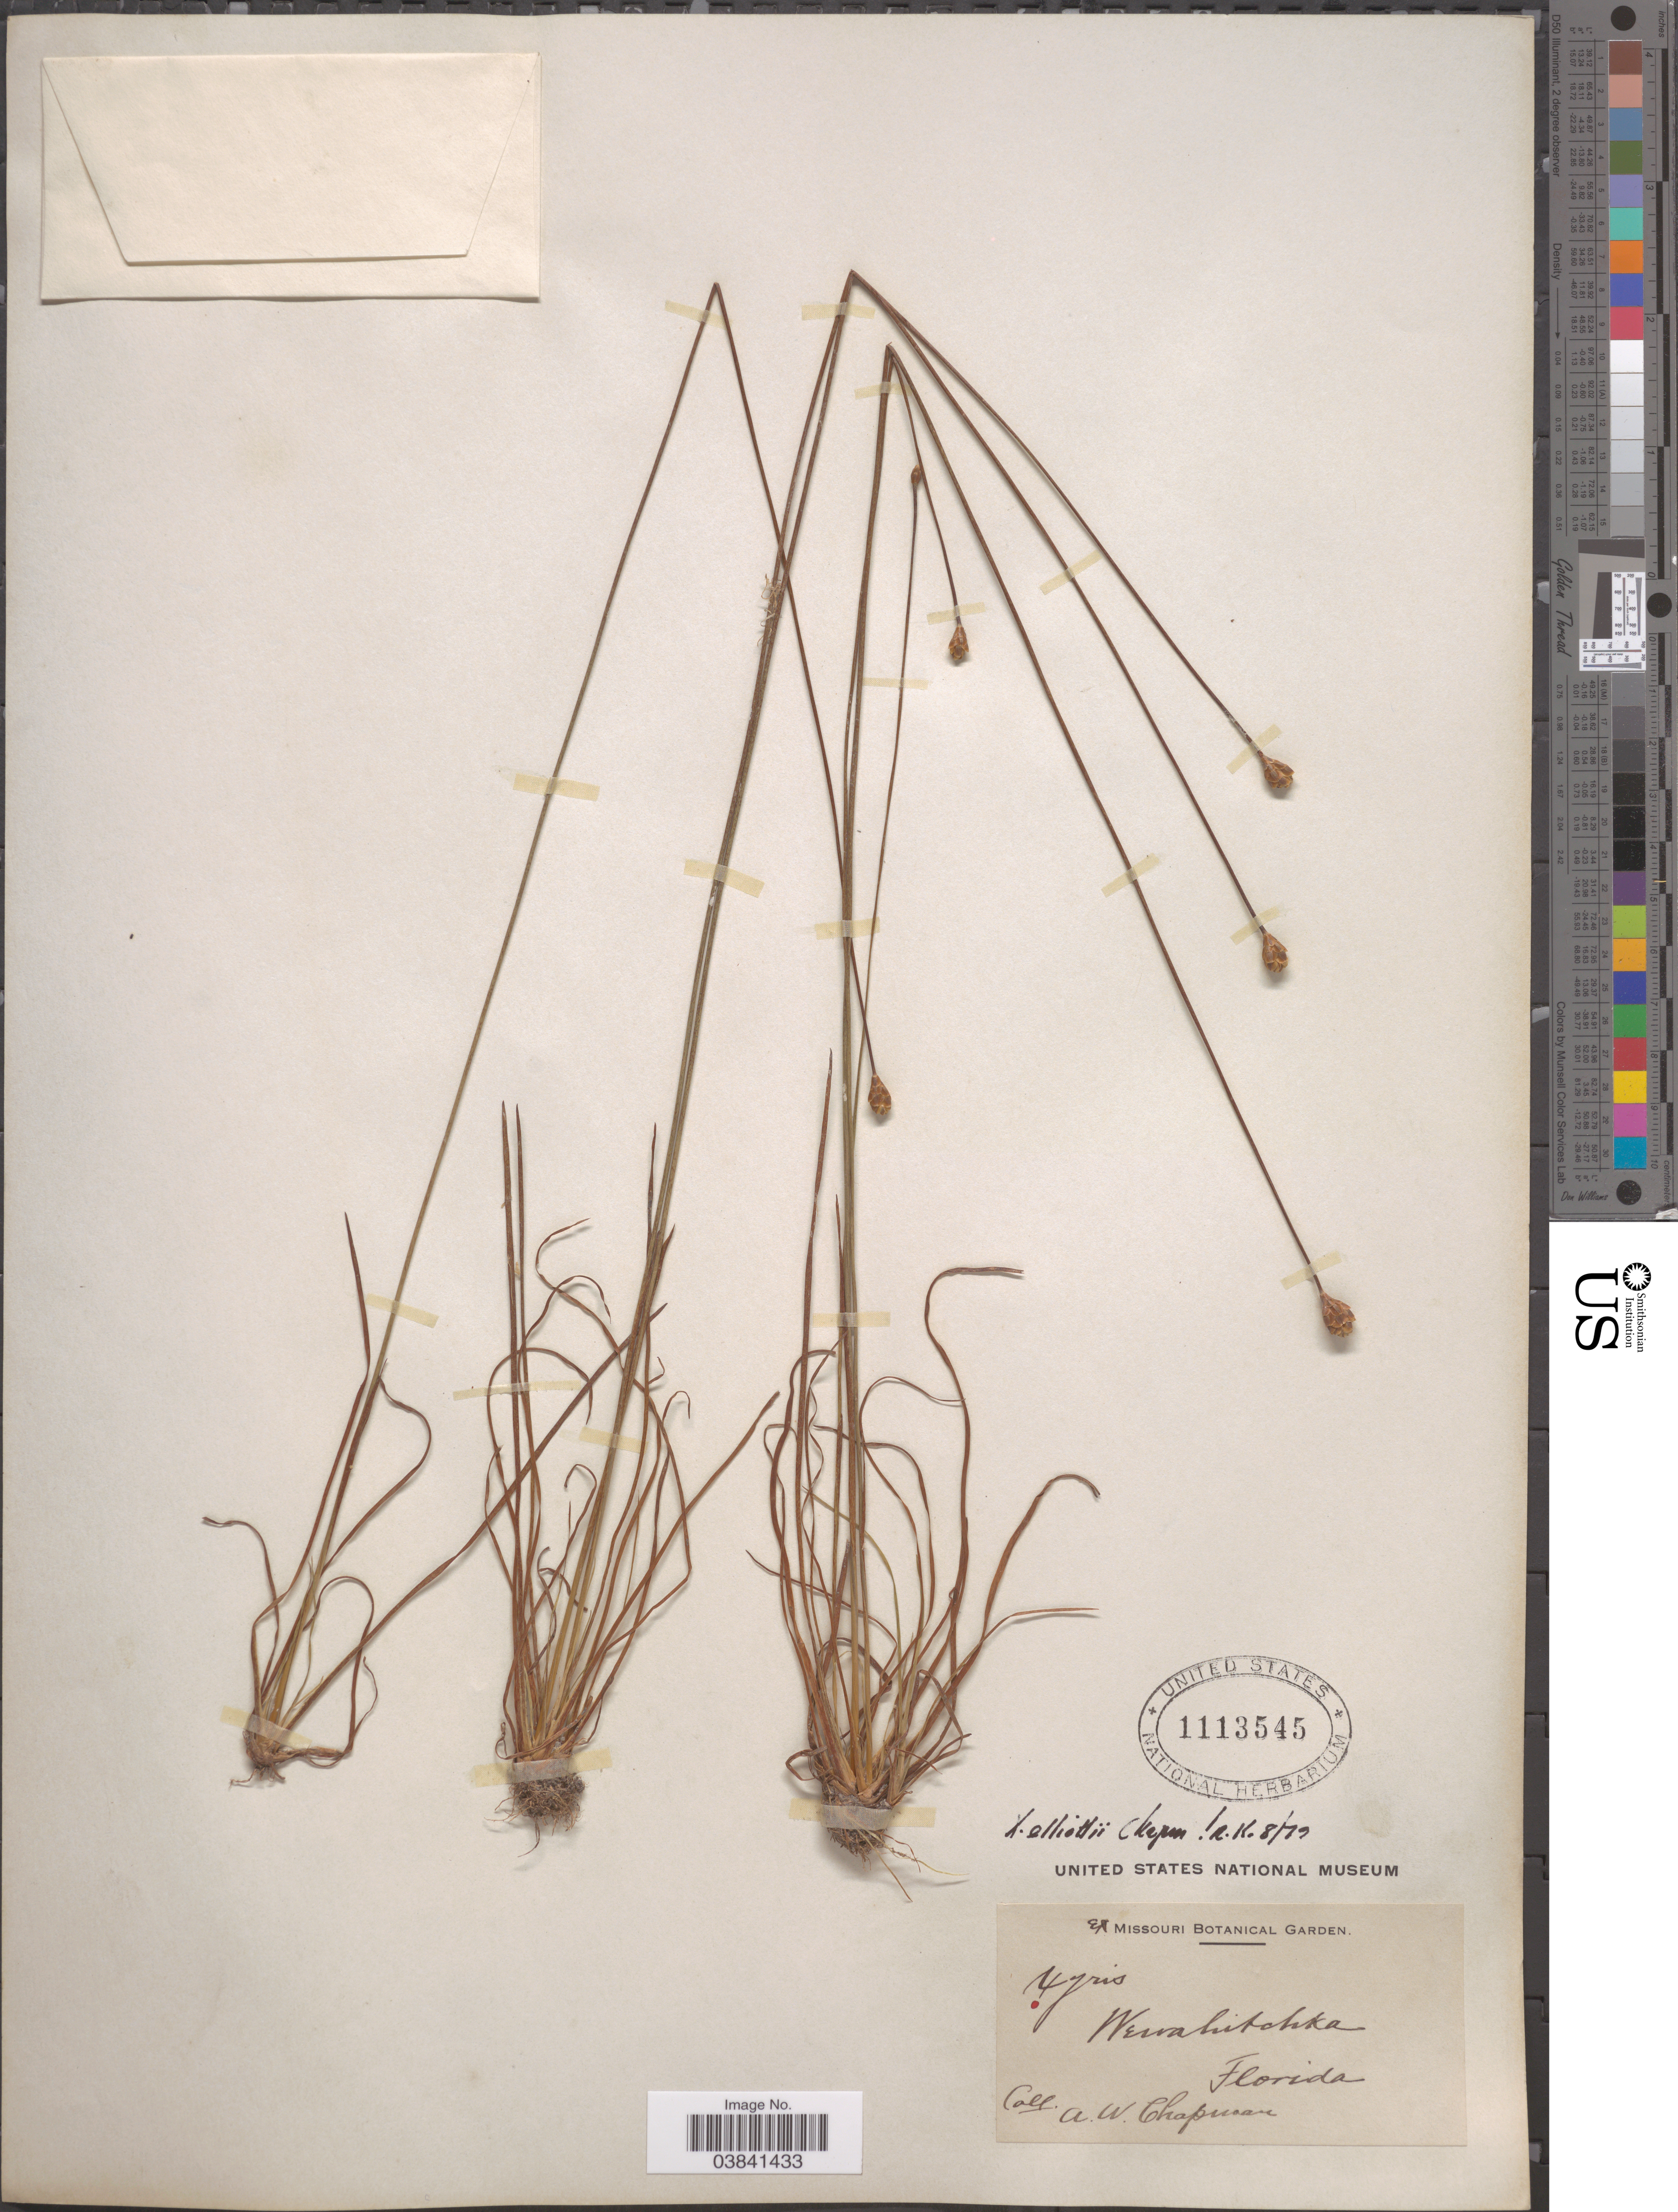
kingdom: Plantae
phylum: Tracheophyta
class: Liliopsida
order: Poales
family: Xyridaceae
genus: Xyris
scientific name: Xyris elliottii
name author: Chapm.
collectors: A. W. Chapman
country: United States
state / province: Florida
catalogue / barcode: US 1113545